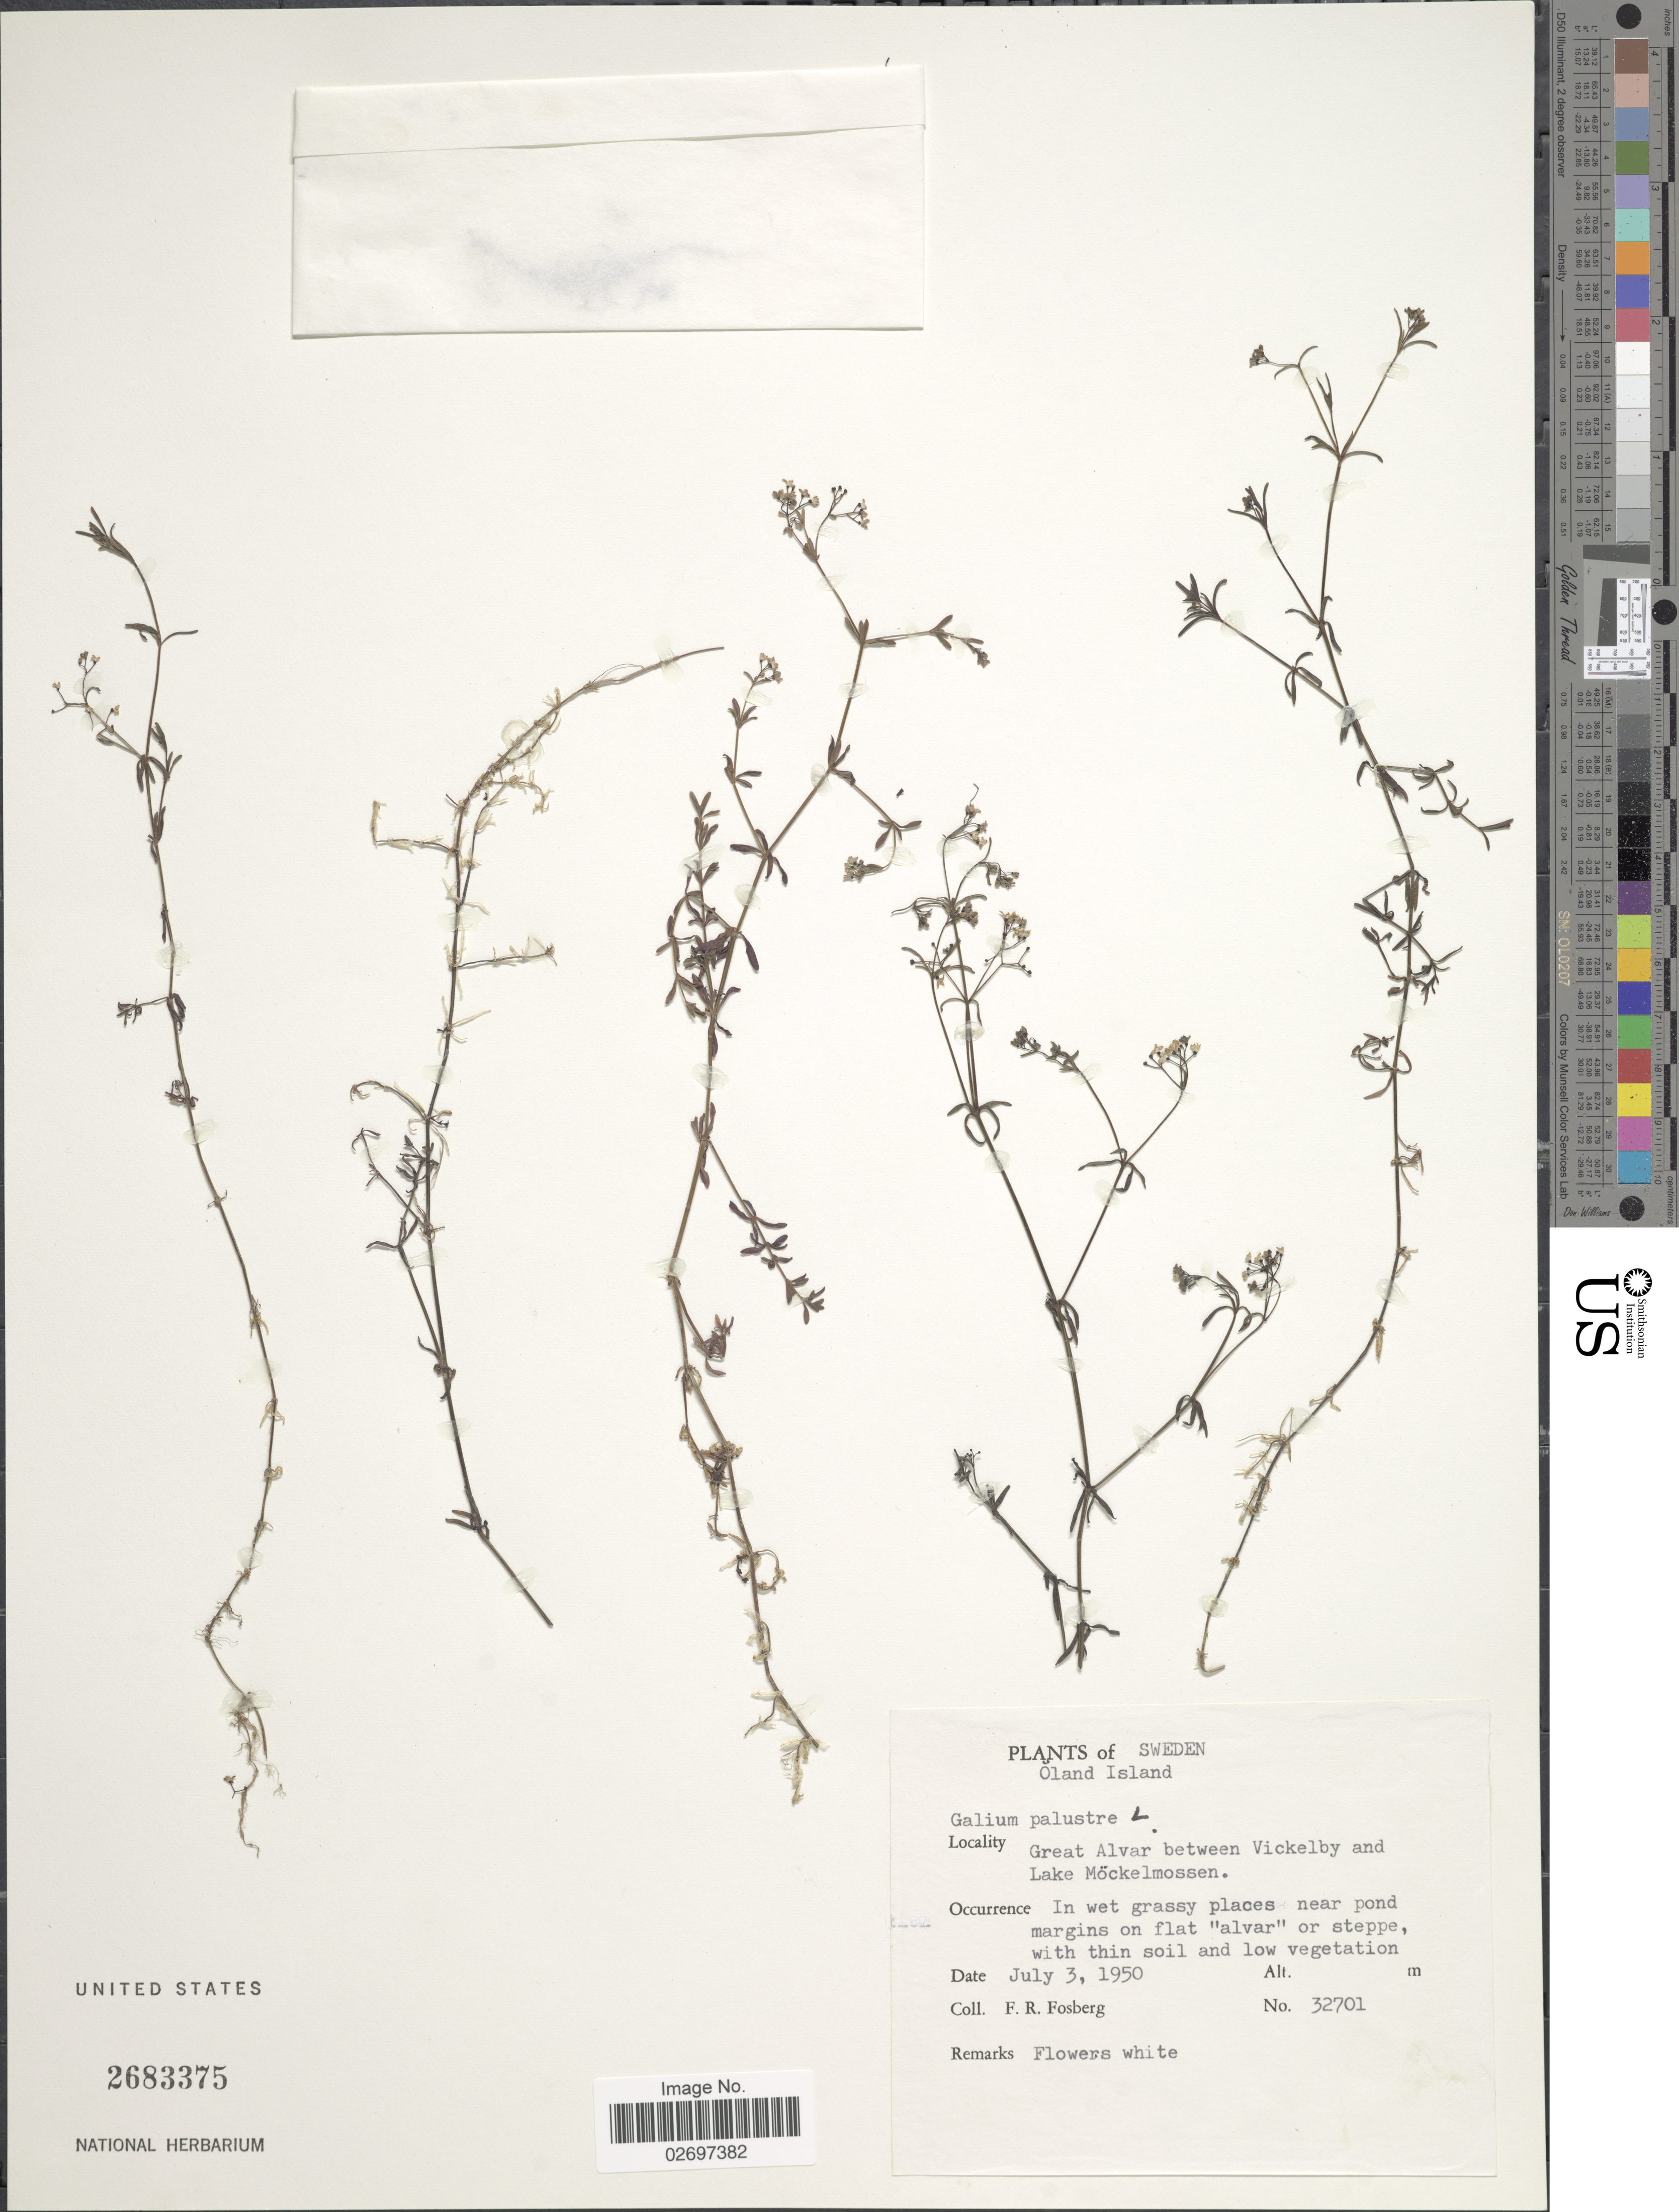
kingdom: Plantae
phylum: Tracheophyta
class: Magnoliopsida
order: Gentianales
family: Rubiaceae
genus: Galium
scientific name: Galium palustre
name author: L.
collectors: F. R. Fosberg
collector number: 32701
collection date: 1950-07-03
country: Sweden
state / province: Kalmar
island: Oland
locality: Öland Island. Great Alvar between Vickelby and Lake Möckelmossen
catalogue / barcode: US 2683375